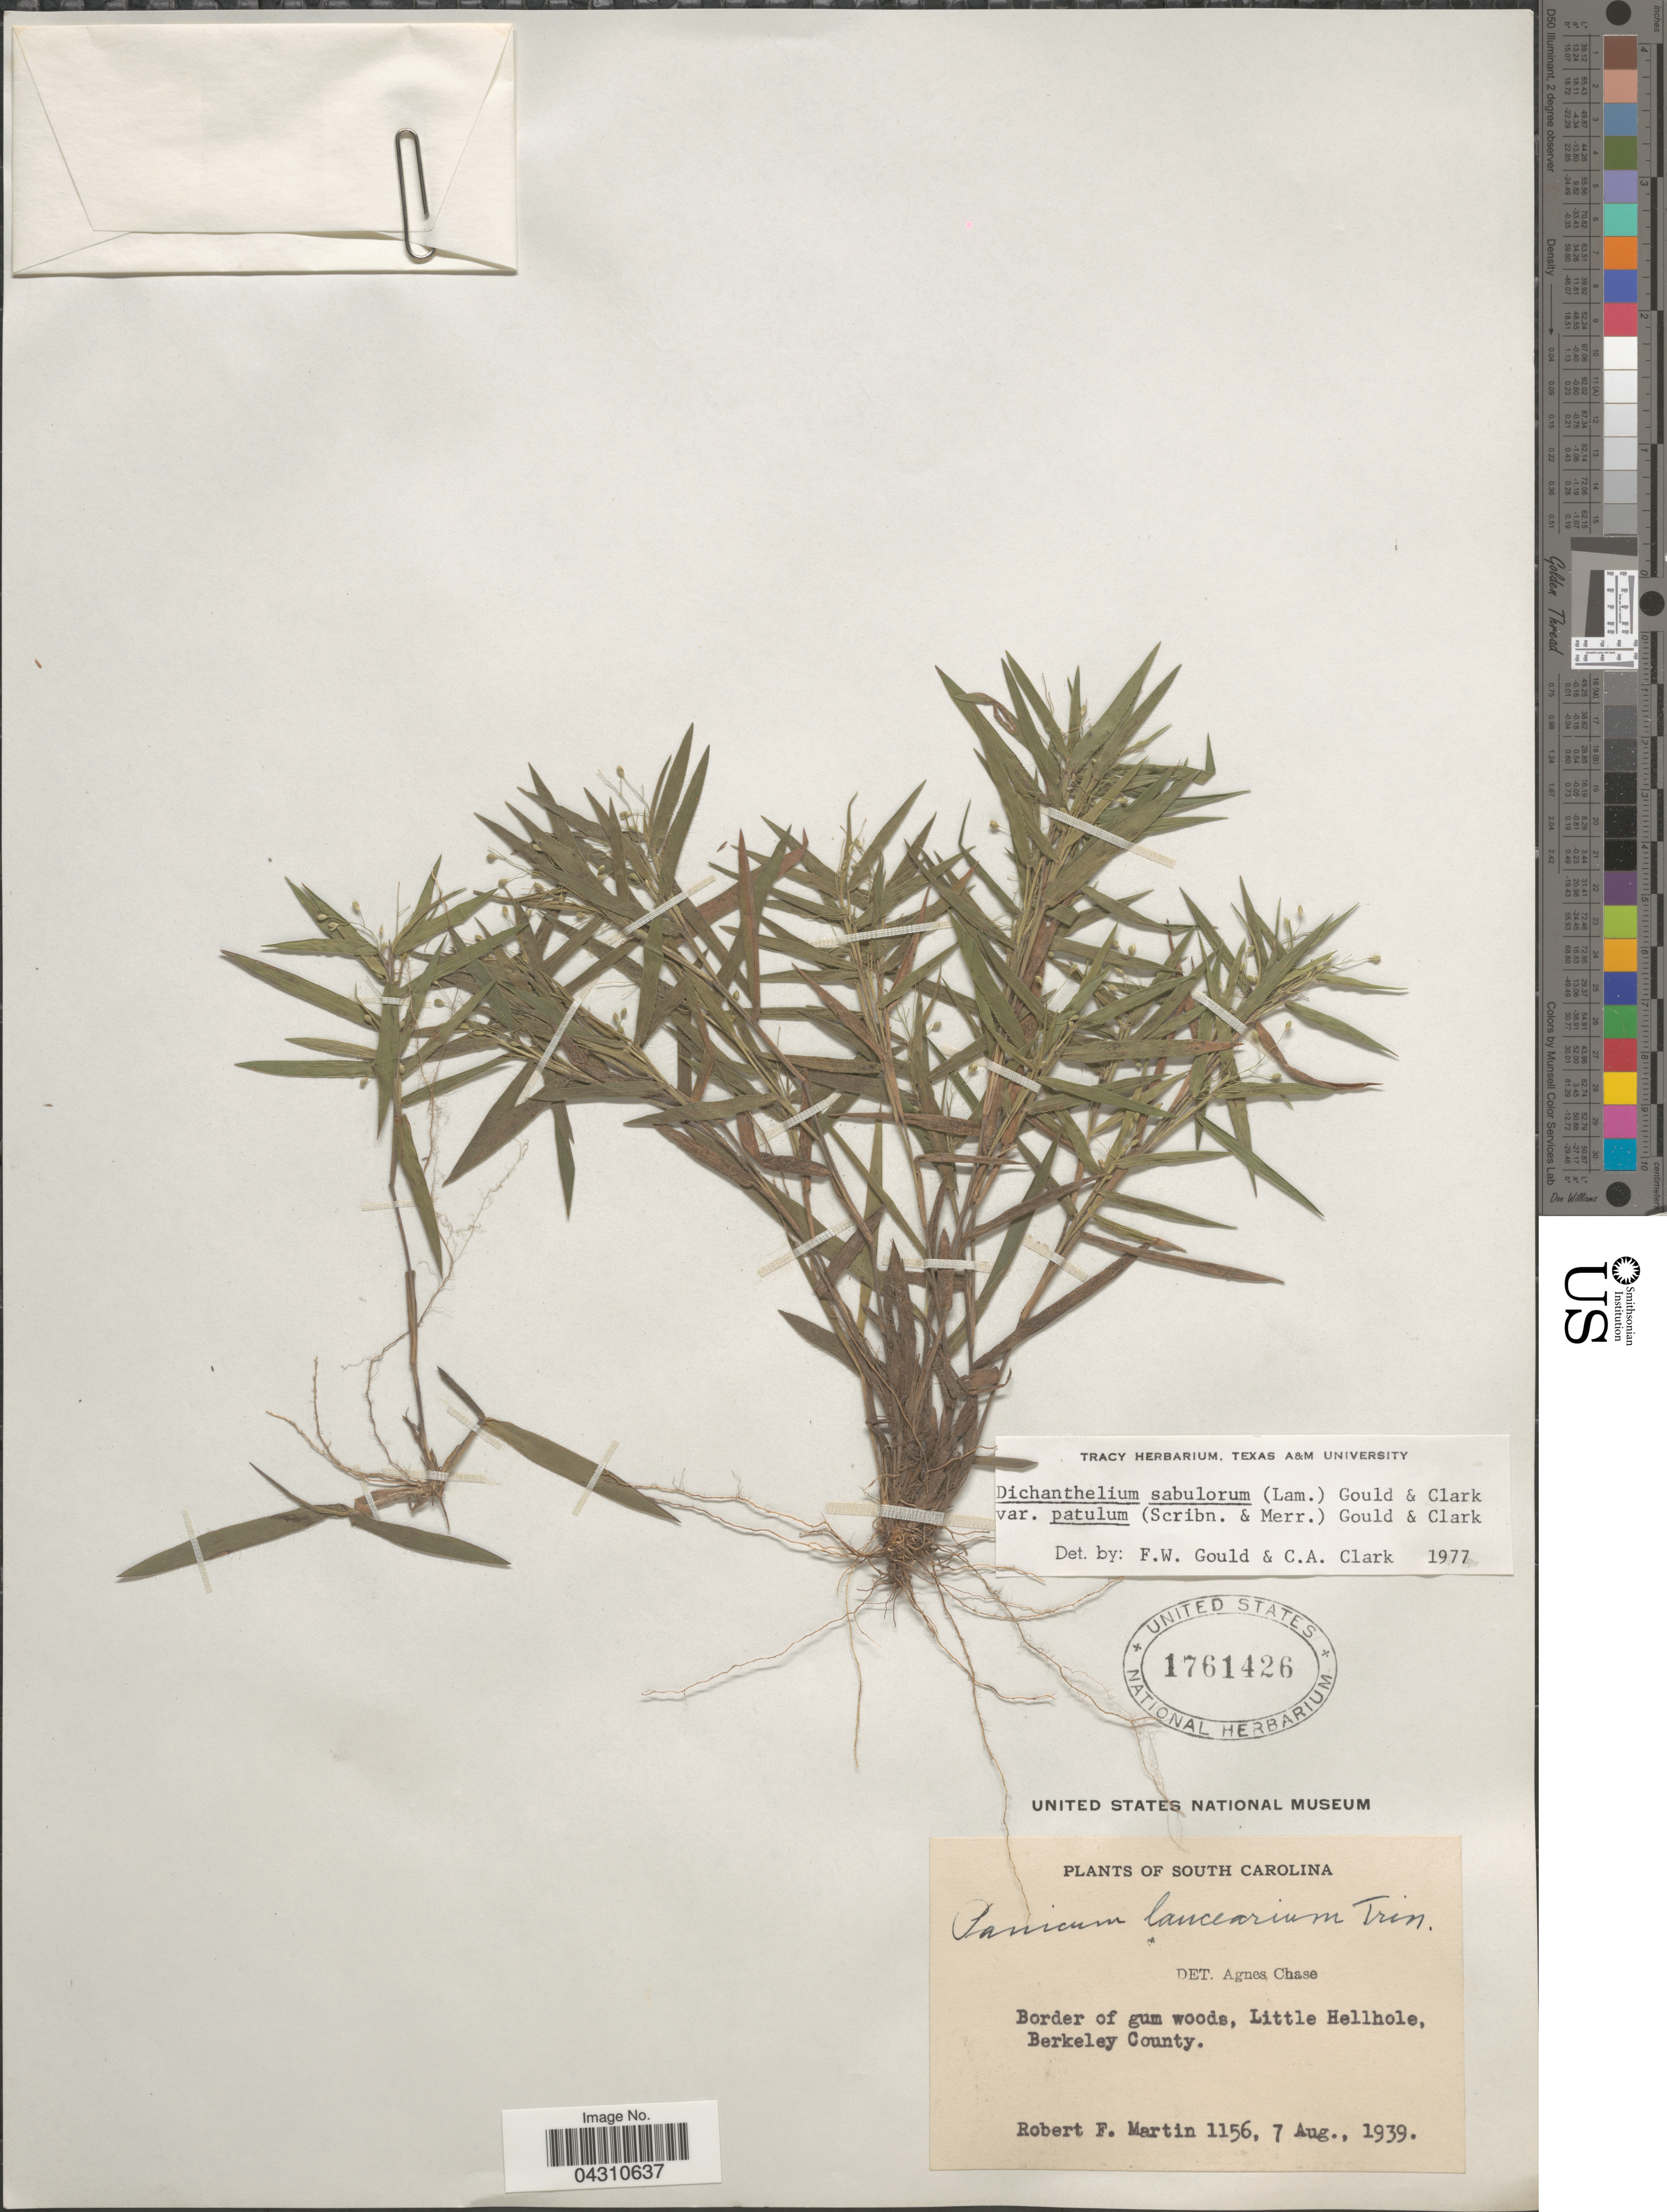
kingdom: Plantae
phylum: Tracheophyta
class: Liliopsida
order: Poales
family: Poaceae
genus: Dichanthelium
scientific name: Dichanthelium portoricense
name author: (Desv. ex Ham.) B.F. Hansen & Wunderlin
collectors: R. F. Martin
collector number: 1156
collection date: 1939-08-07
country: United States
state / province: South Carolina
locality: Border of gum woods, Little Hellhole, Berkeley County.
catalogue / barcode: US 1761426